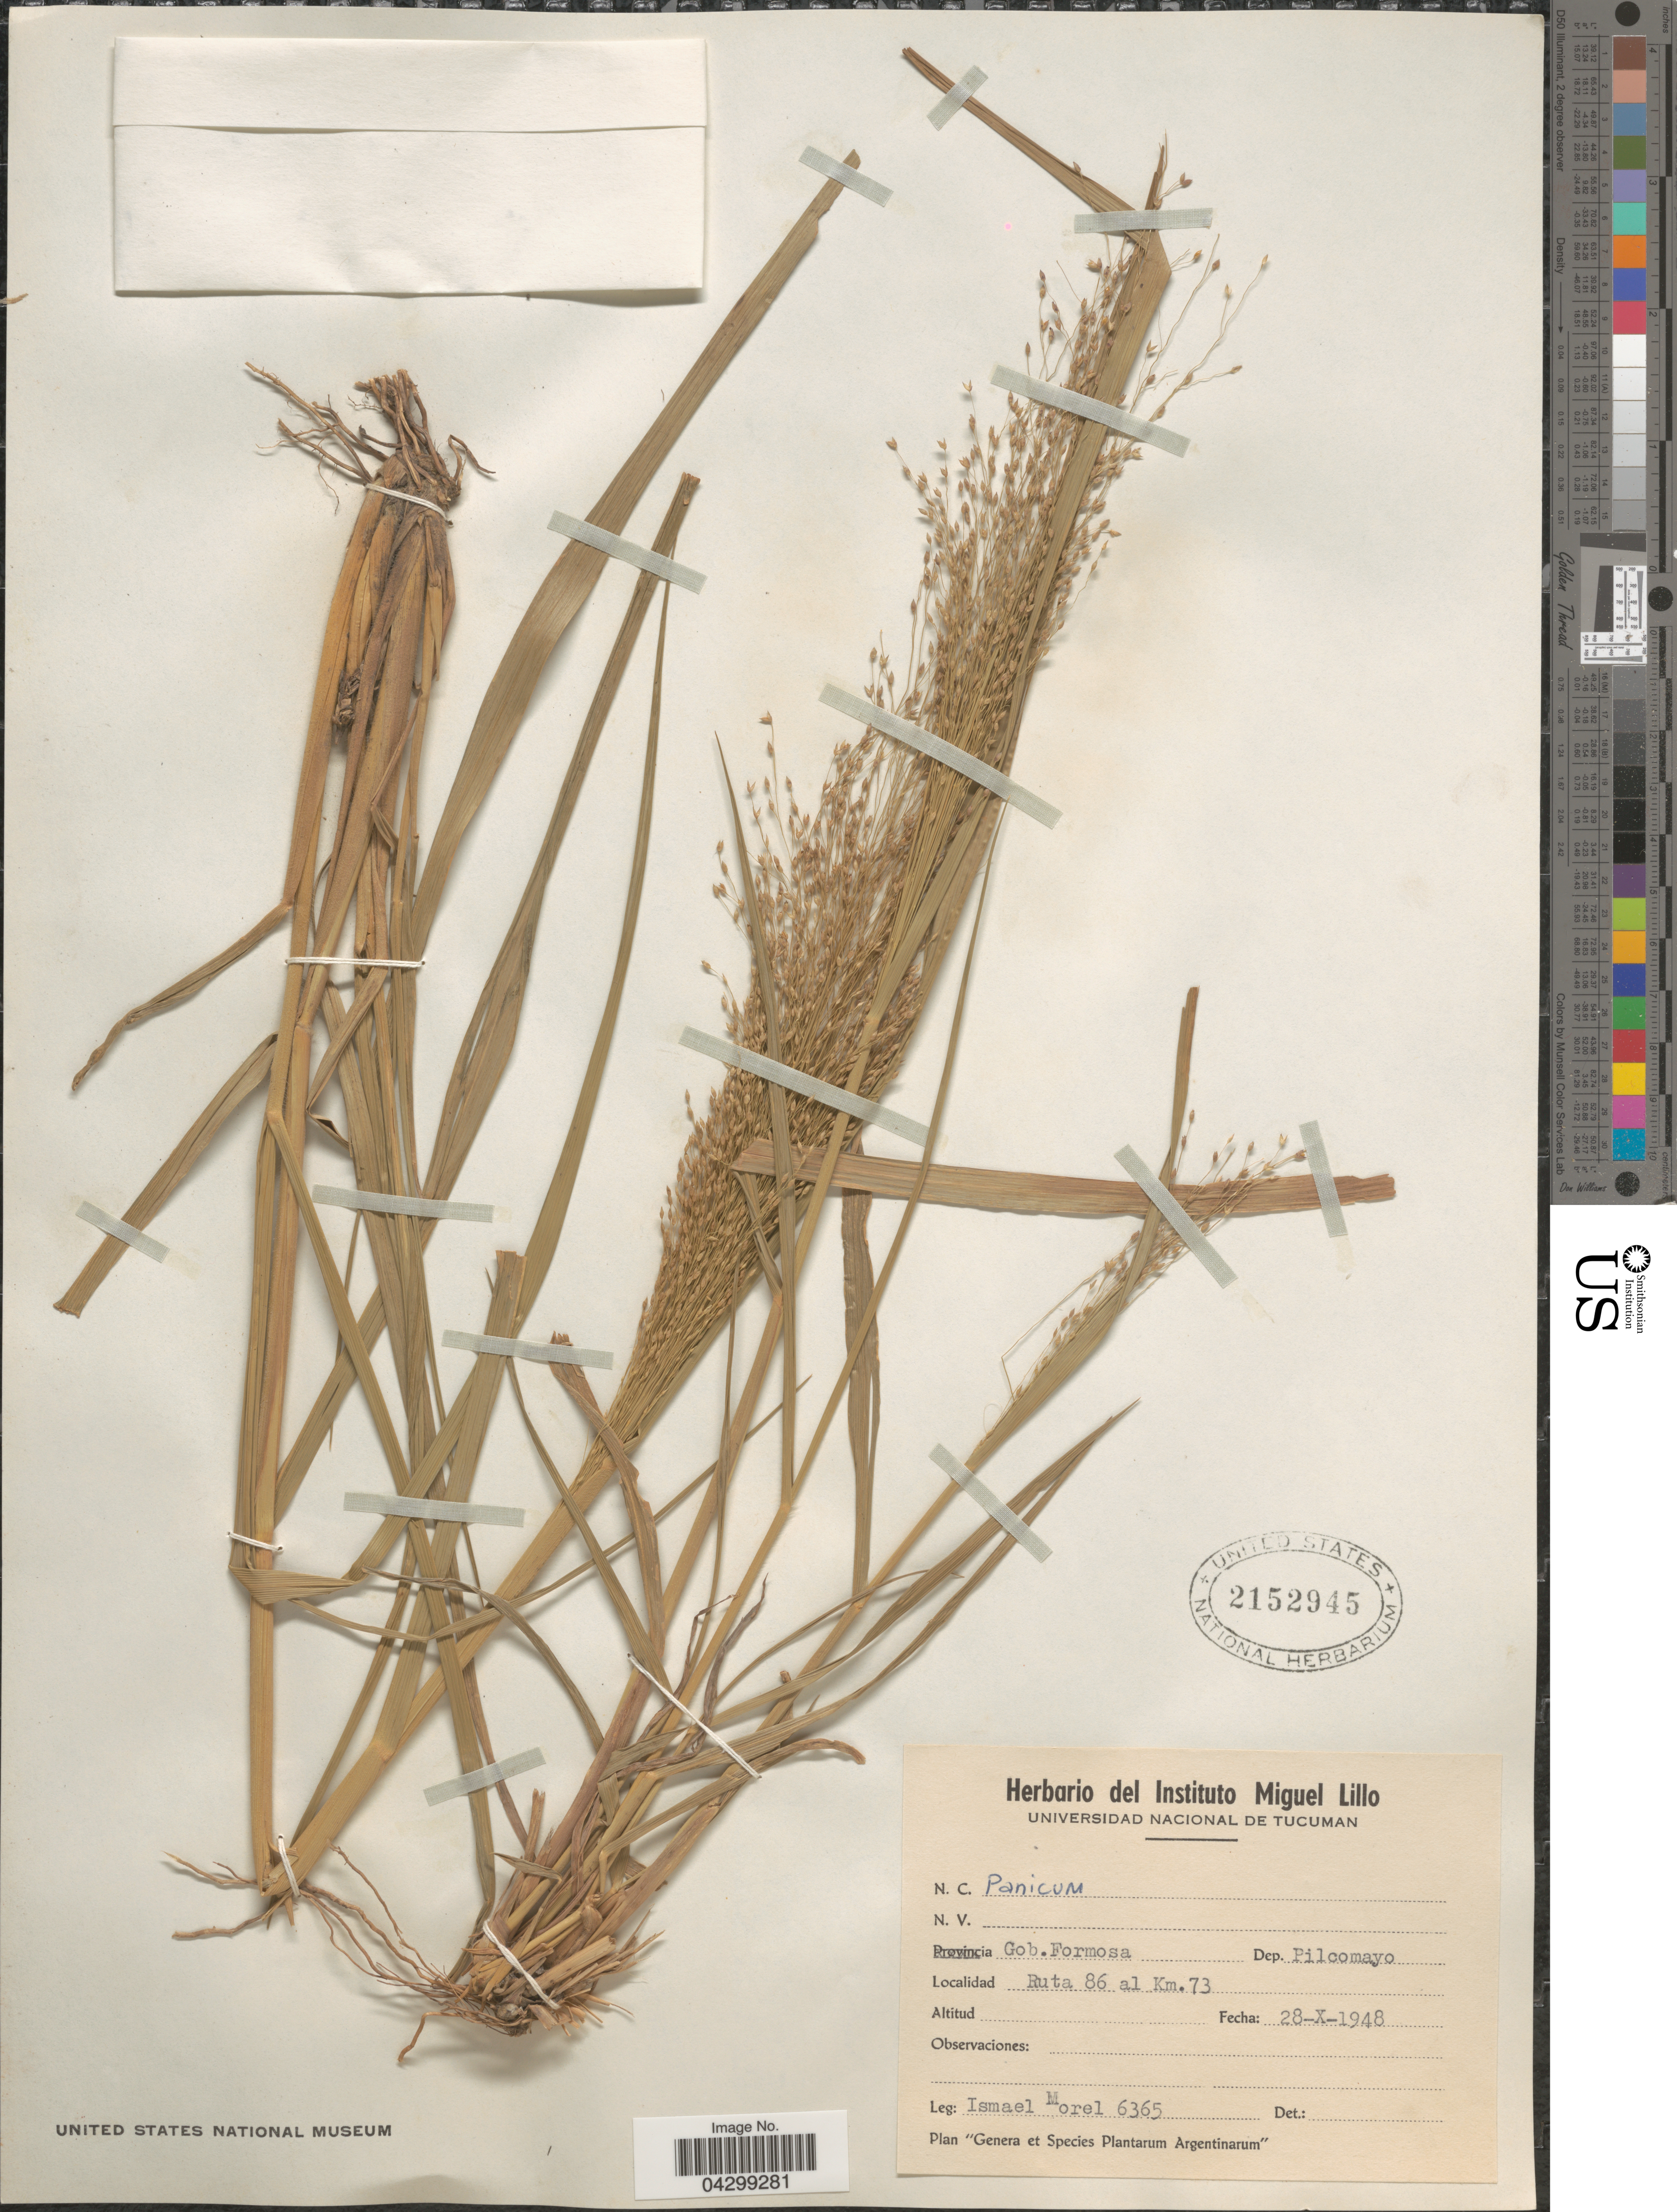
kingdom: Plantae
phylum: Tracheophyta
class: Liliopsida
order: Poales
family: Poaceae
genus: Panicum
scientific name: Panicum bergii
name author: Arechav.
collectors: I. Morel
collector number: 6365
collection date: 1948-10-28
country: Argentina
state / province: Formosa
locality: Gob. Formosa. Dep. Pilcomayo. Ruta 86 al Km. 73.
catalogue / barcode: US 2152945